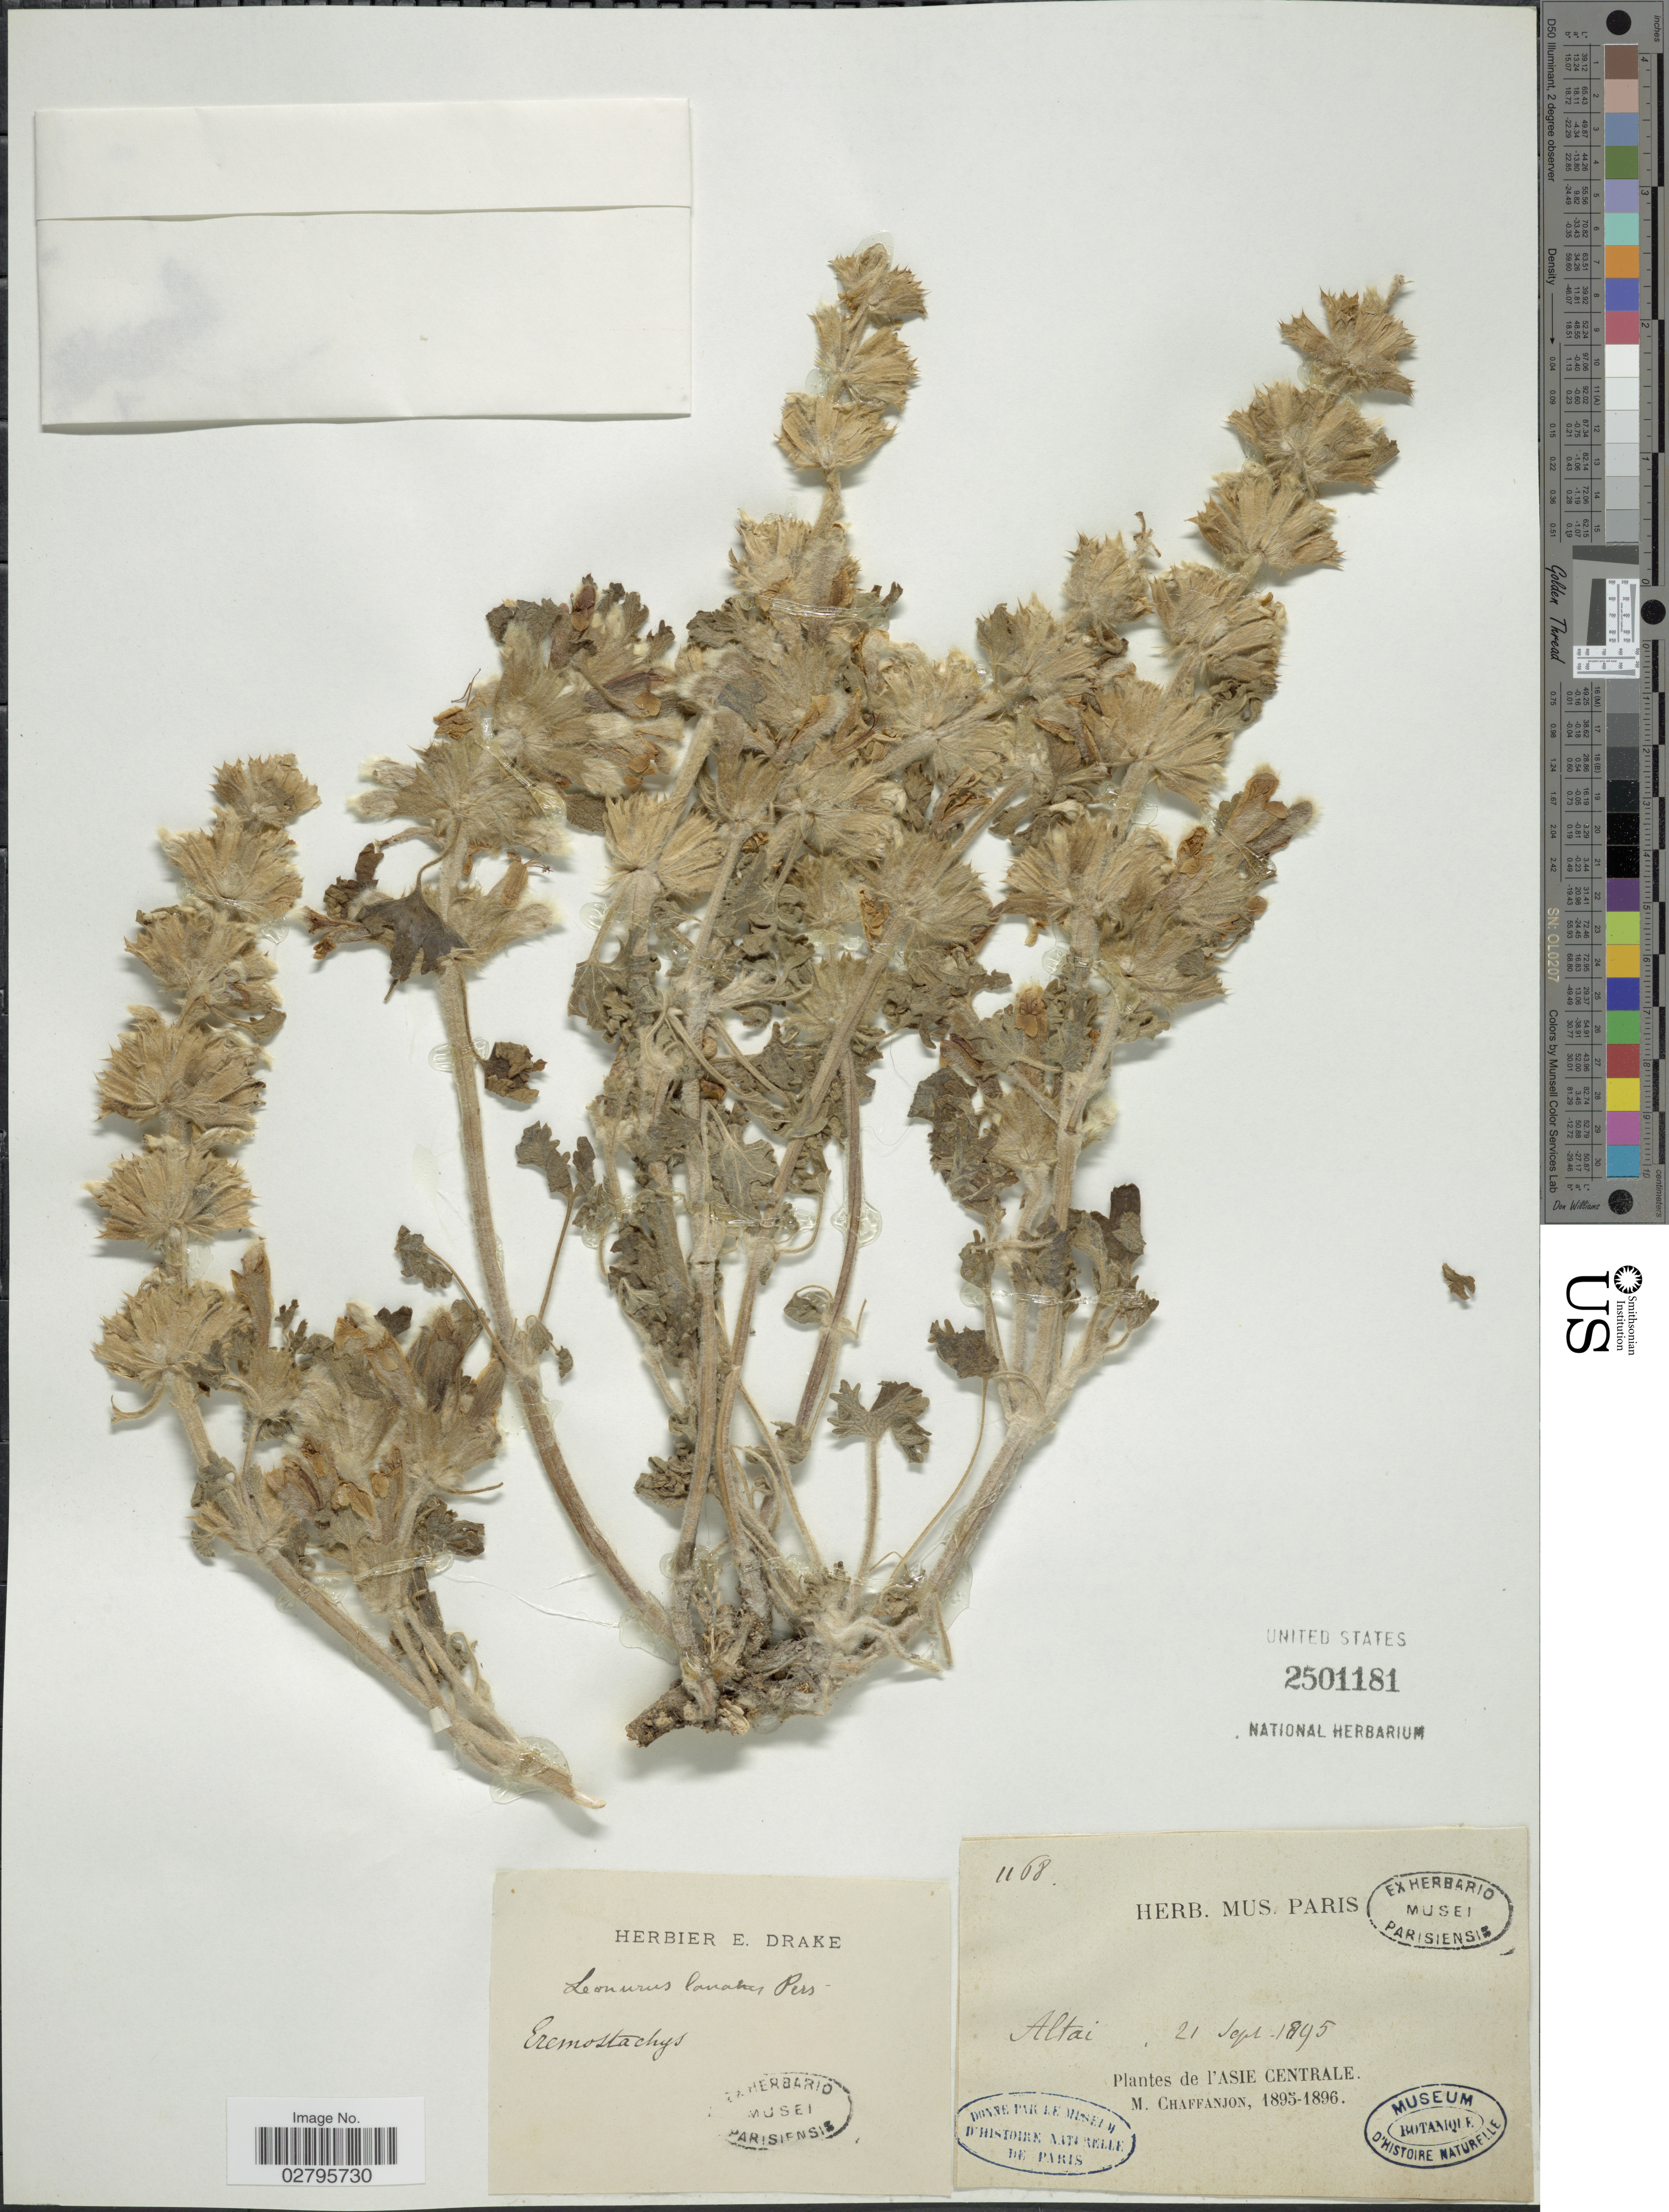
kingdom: Plantae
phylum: Tracheophyta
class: Magnoliopsida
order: Lamiales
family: Lamiaceae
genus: Panzerina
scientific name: Panzerina lanata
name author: (L.) Soják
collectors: M. Chaffanjon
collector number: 1168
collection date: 1895-09-21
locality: Altai, l'Asie Centrale.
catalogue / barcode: US 2501181